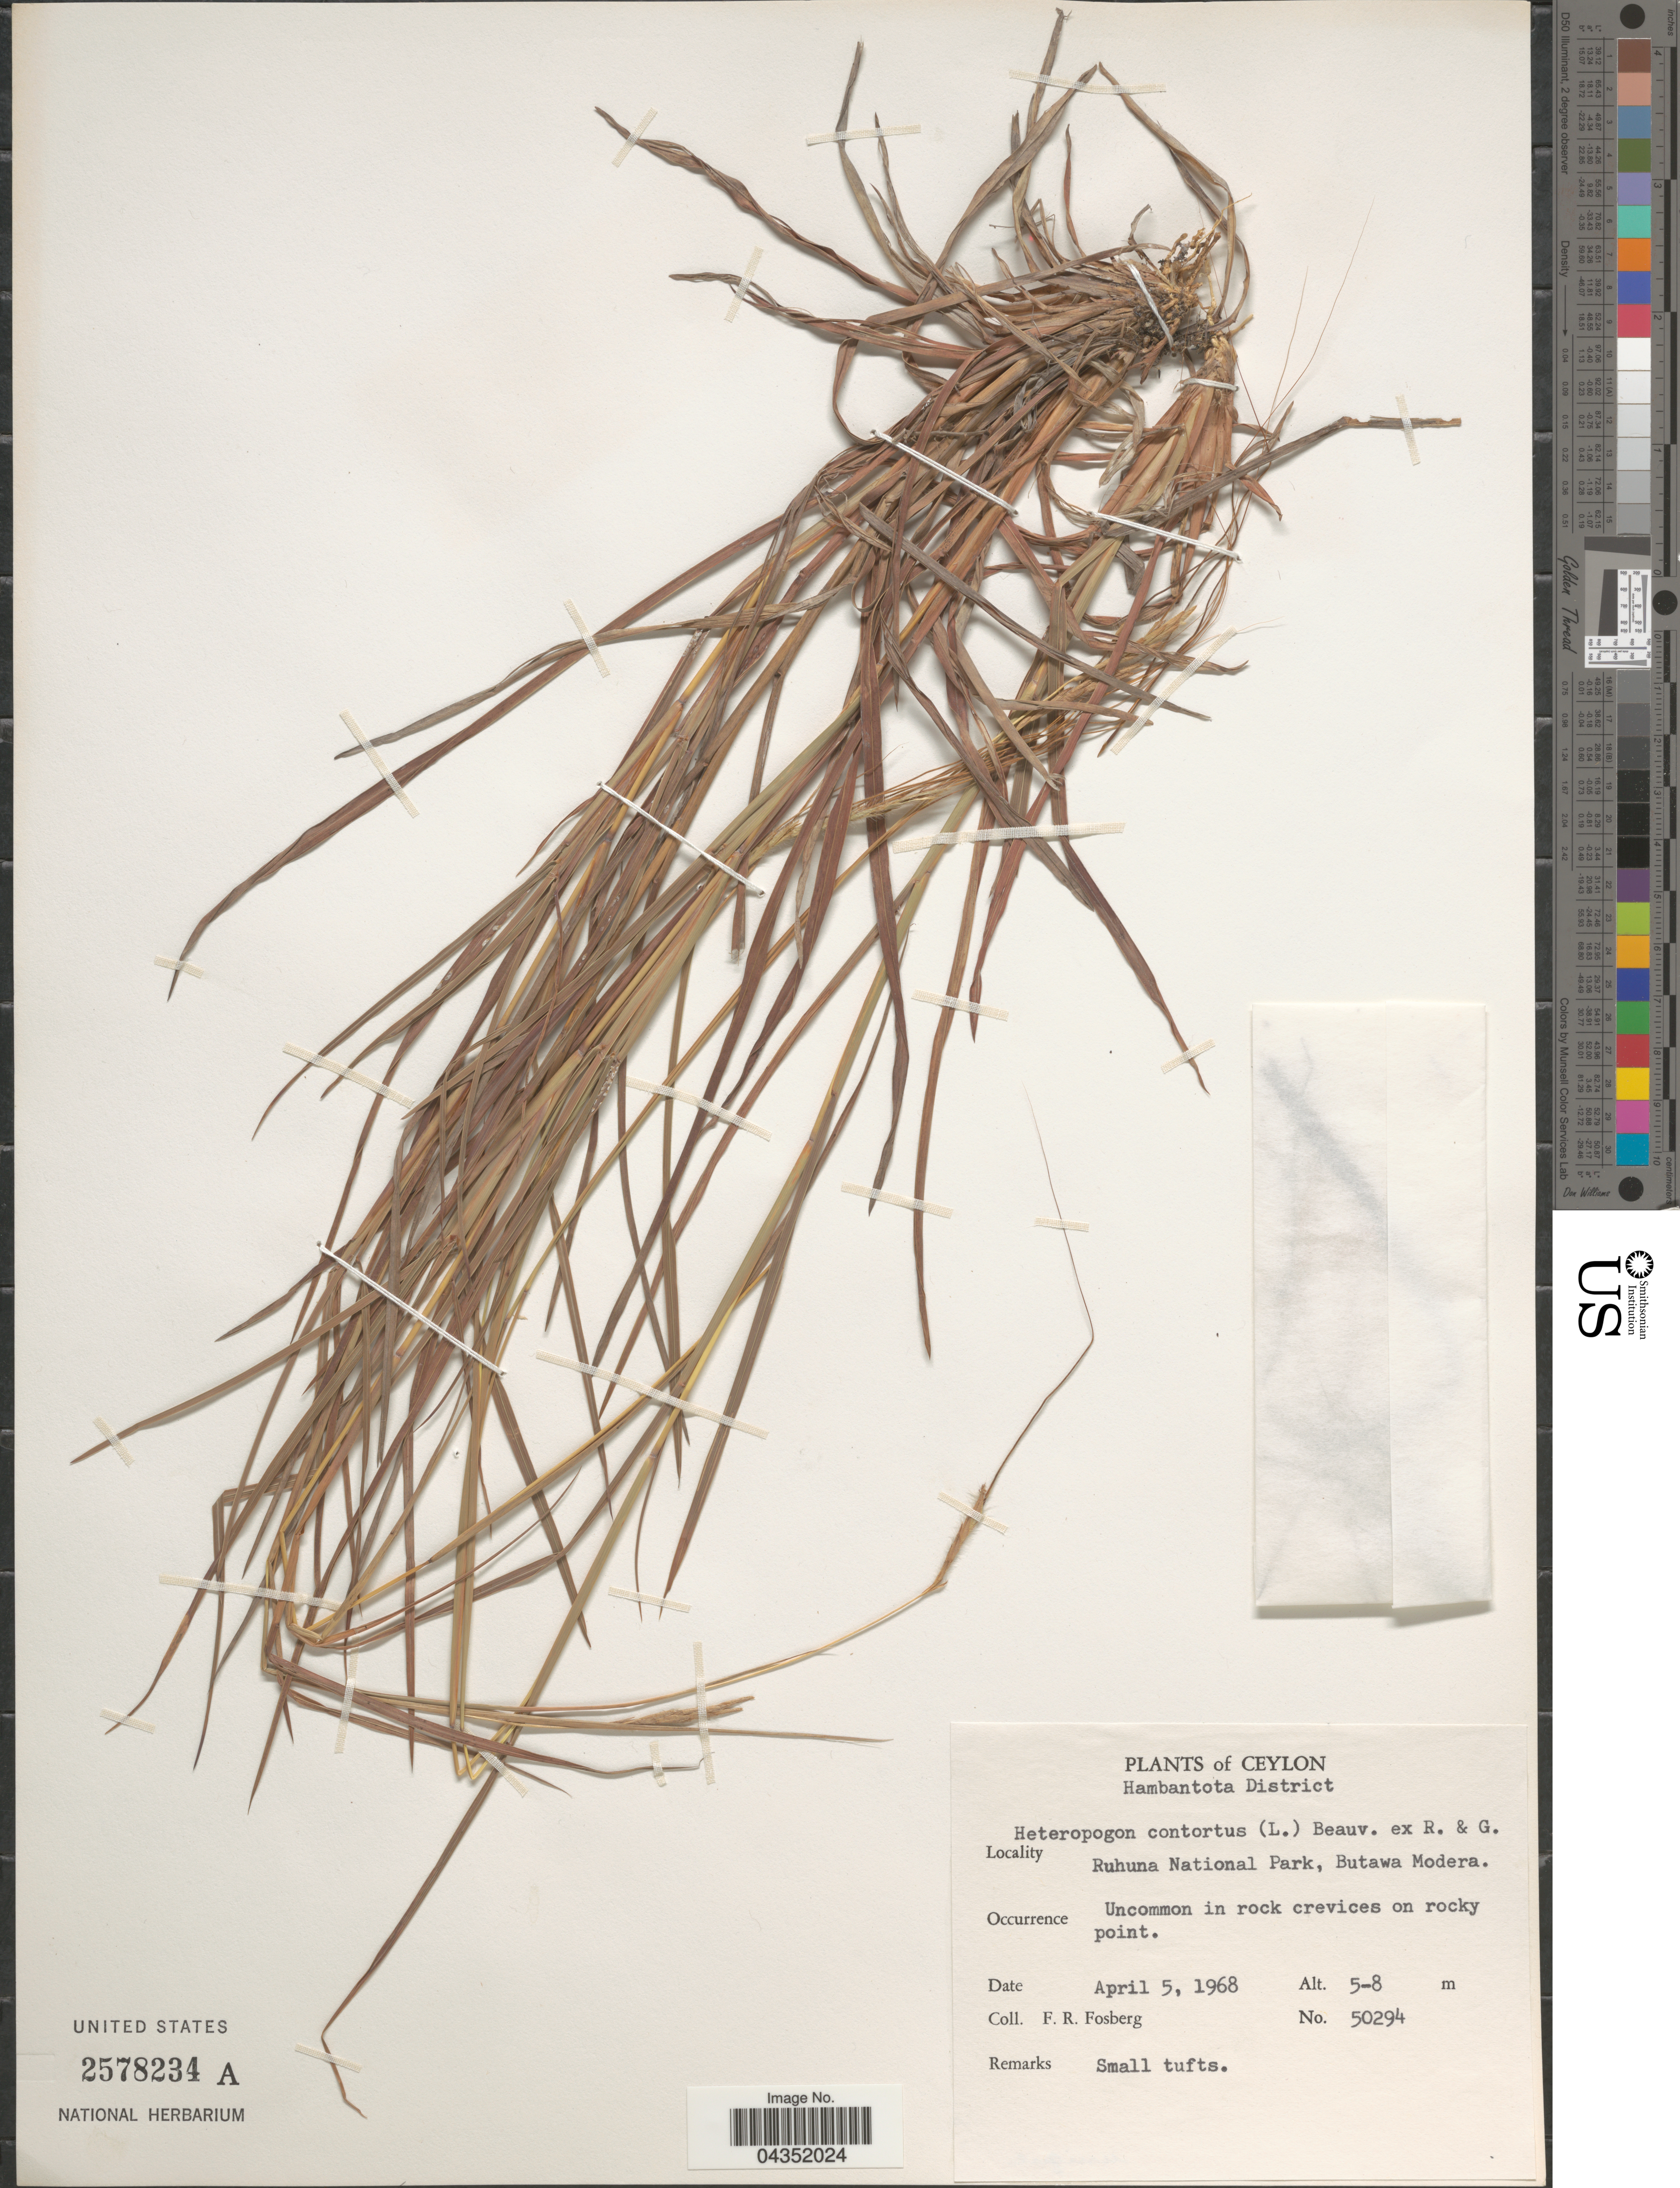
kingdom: Plantae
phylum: Tracheophyta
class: Liliopsida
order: Poales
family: Poaceae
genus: Heteropogon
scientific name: Heteropogon contortus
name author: (L.) P. Beauv. ex Roem. & Schult.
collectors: F. R. Fosberg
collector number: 50294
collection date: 1968-04-05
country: Sri Lanka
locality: Ceylon. Hambantota District. Ruhuna National Park, Butawa Modera.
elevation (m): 5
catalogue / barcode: US 2578234A